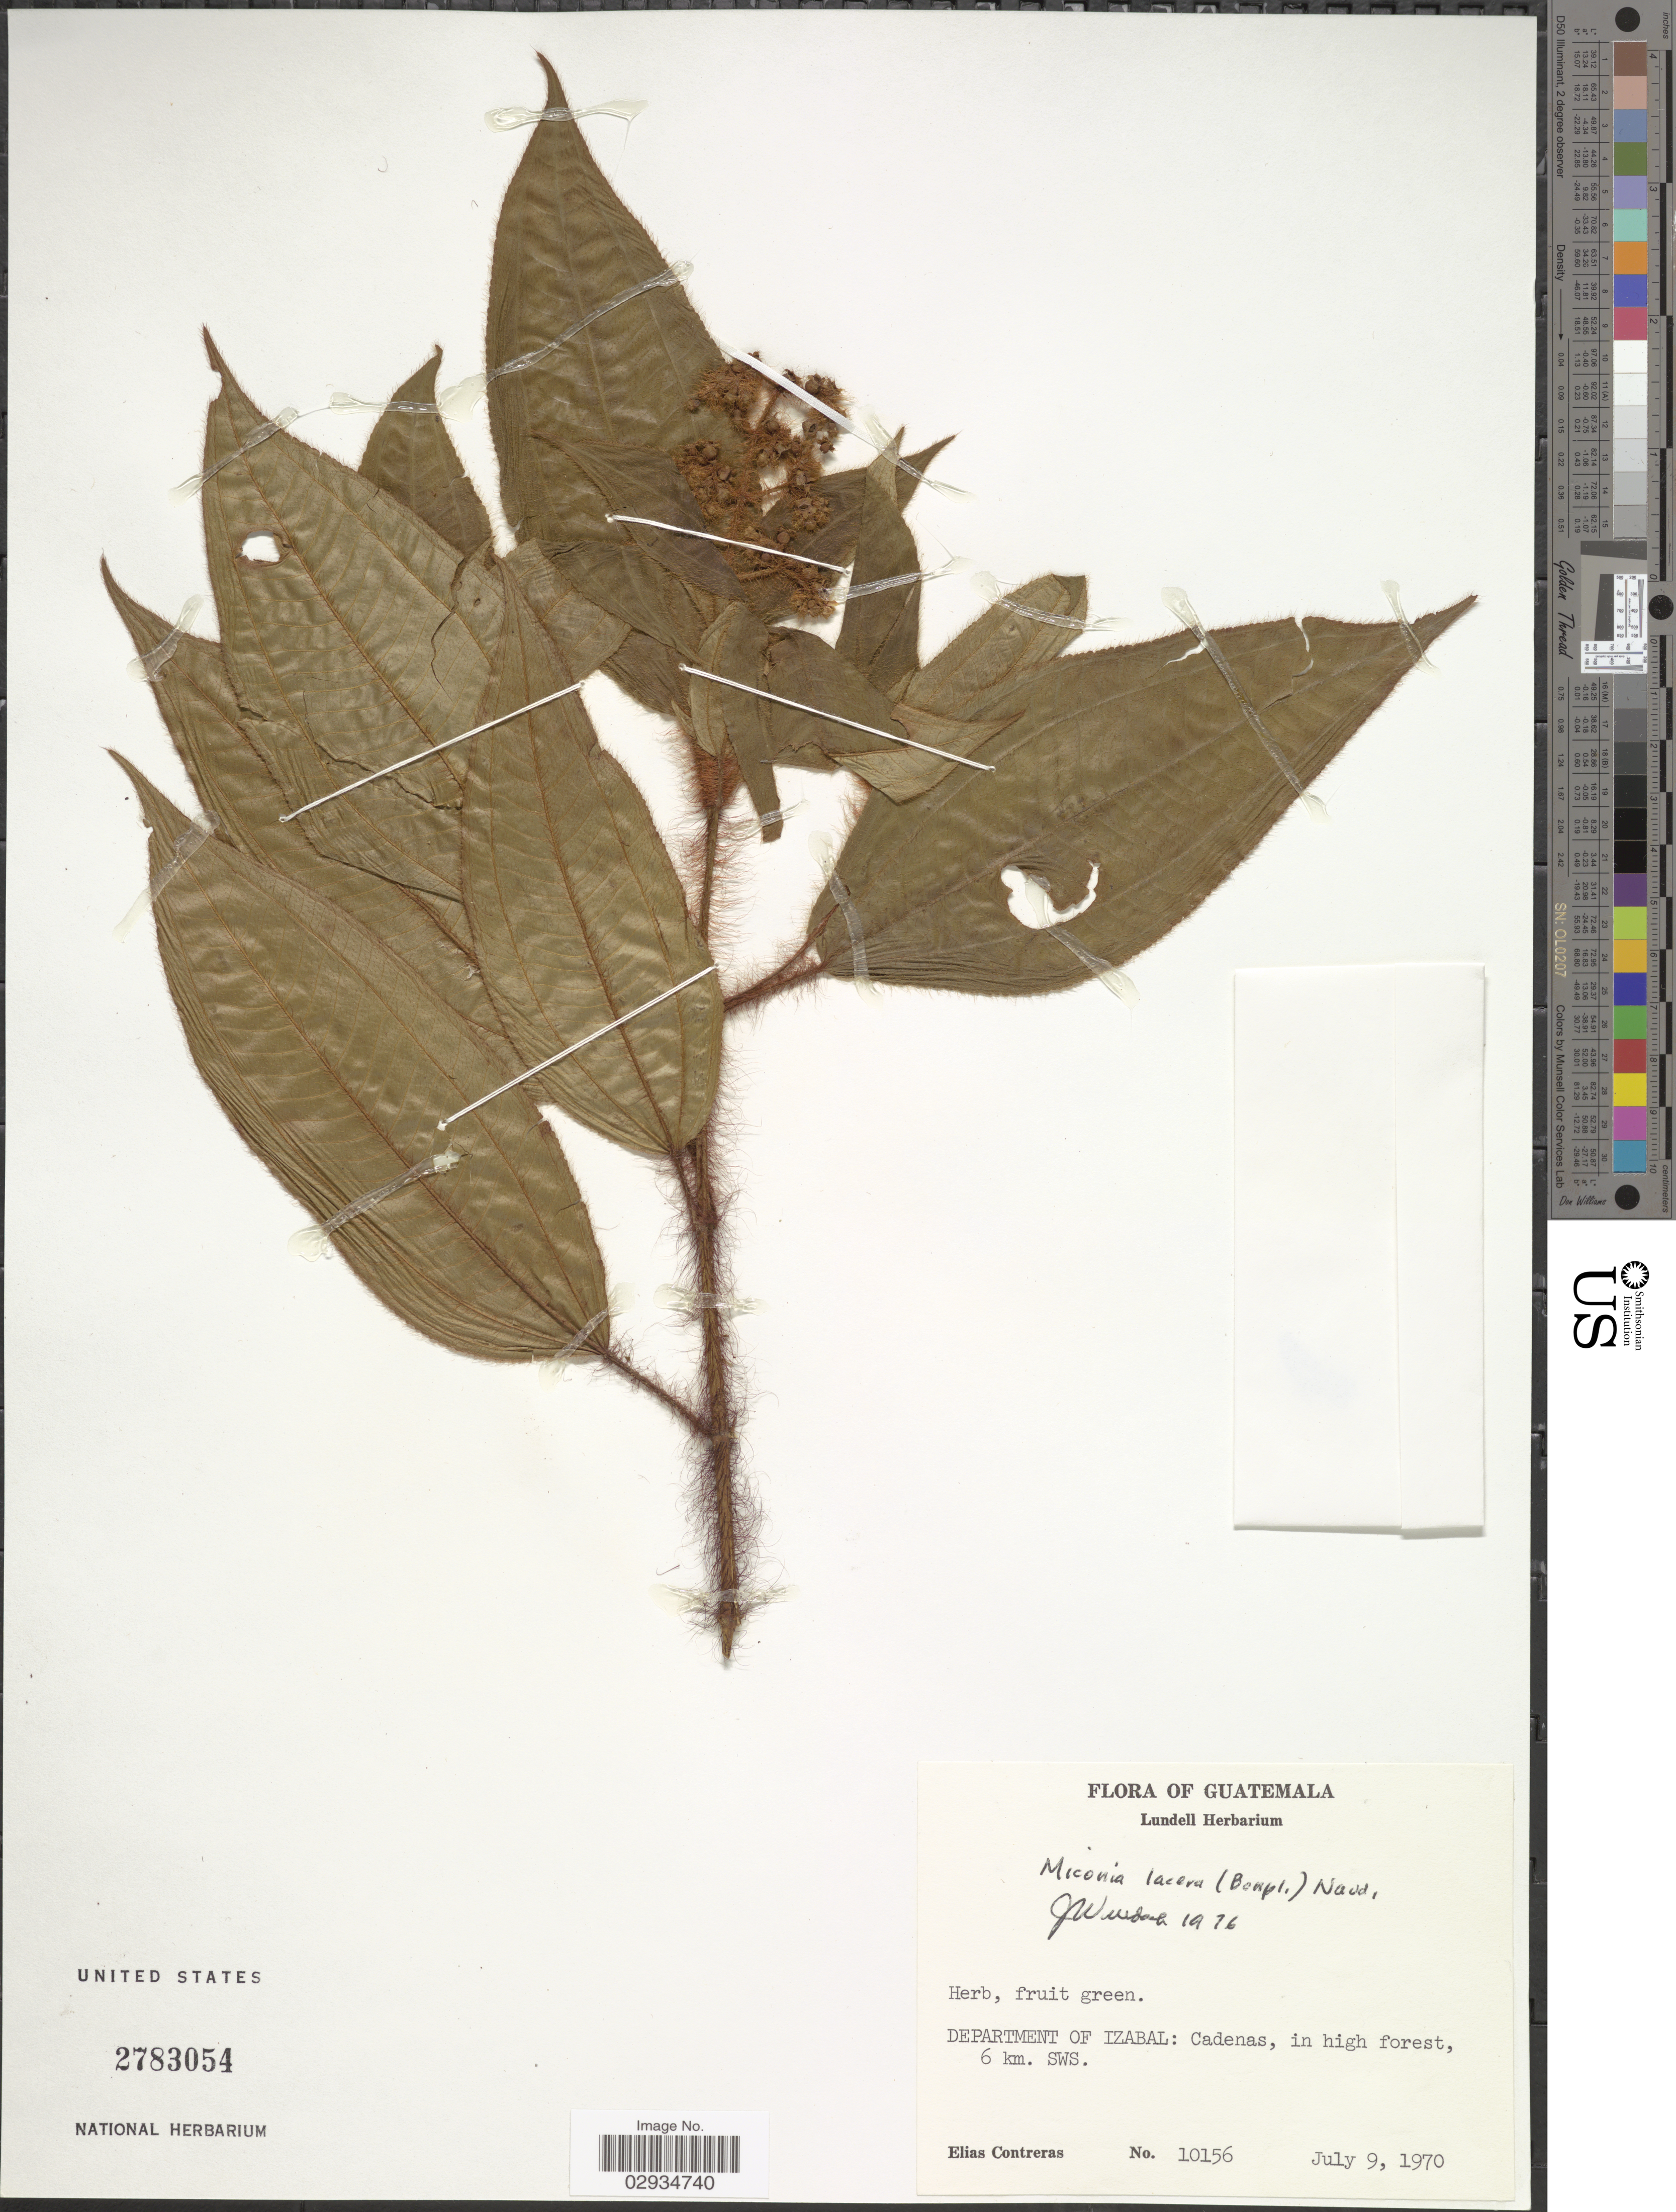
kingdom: Plantae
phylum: Tracheophyta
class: Magnoliopsida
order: Myrtales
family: Melastomataceae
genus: Miconia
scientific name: Miconia lacera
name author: (Bonpl.) Naudin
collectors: E. Contreras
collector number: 10156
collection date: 1970-07-09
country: Guatemala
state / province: Izabal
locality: Department of Izabal: Cadenas, in high forest, 6 km. SWS.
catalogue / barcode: US 2783054